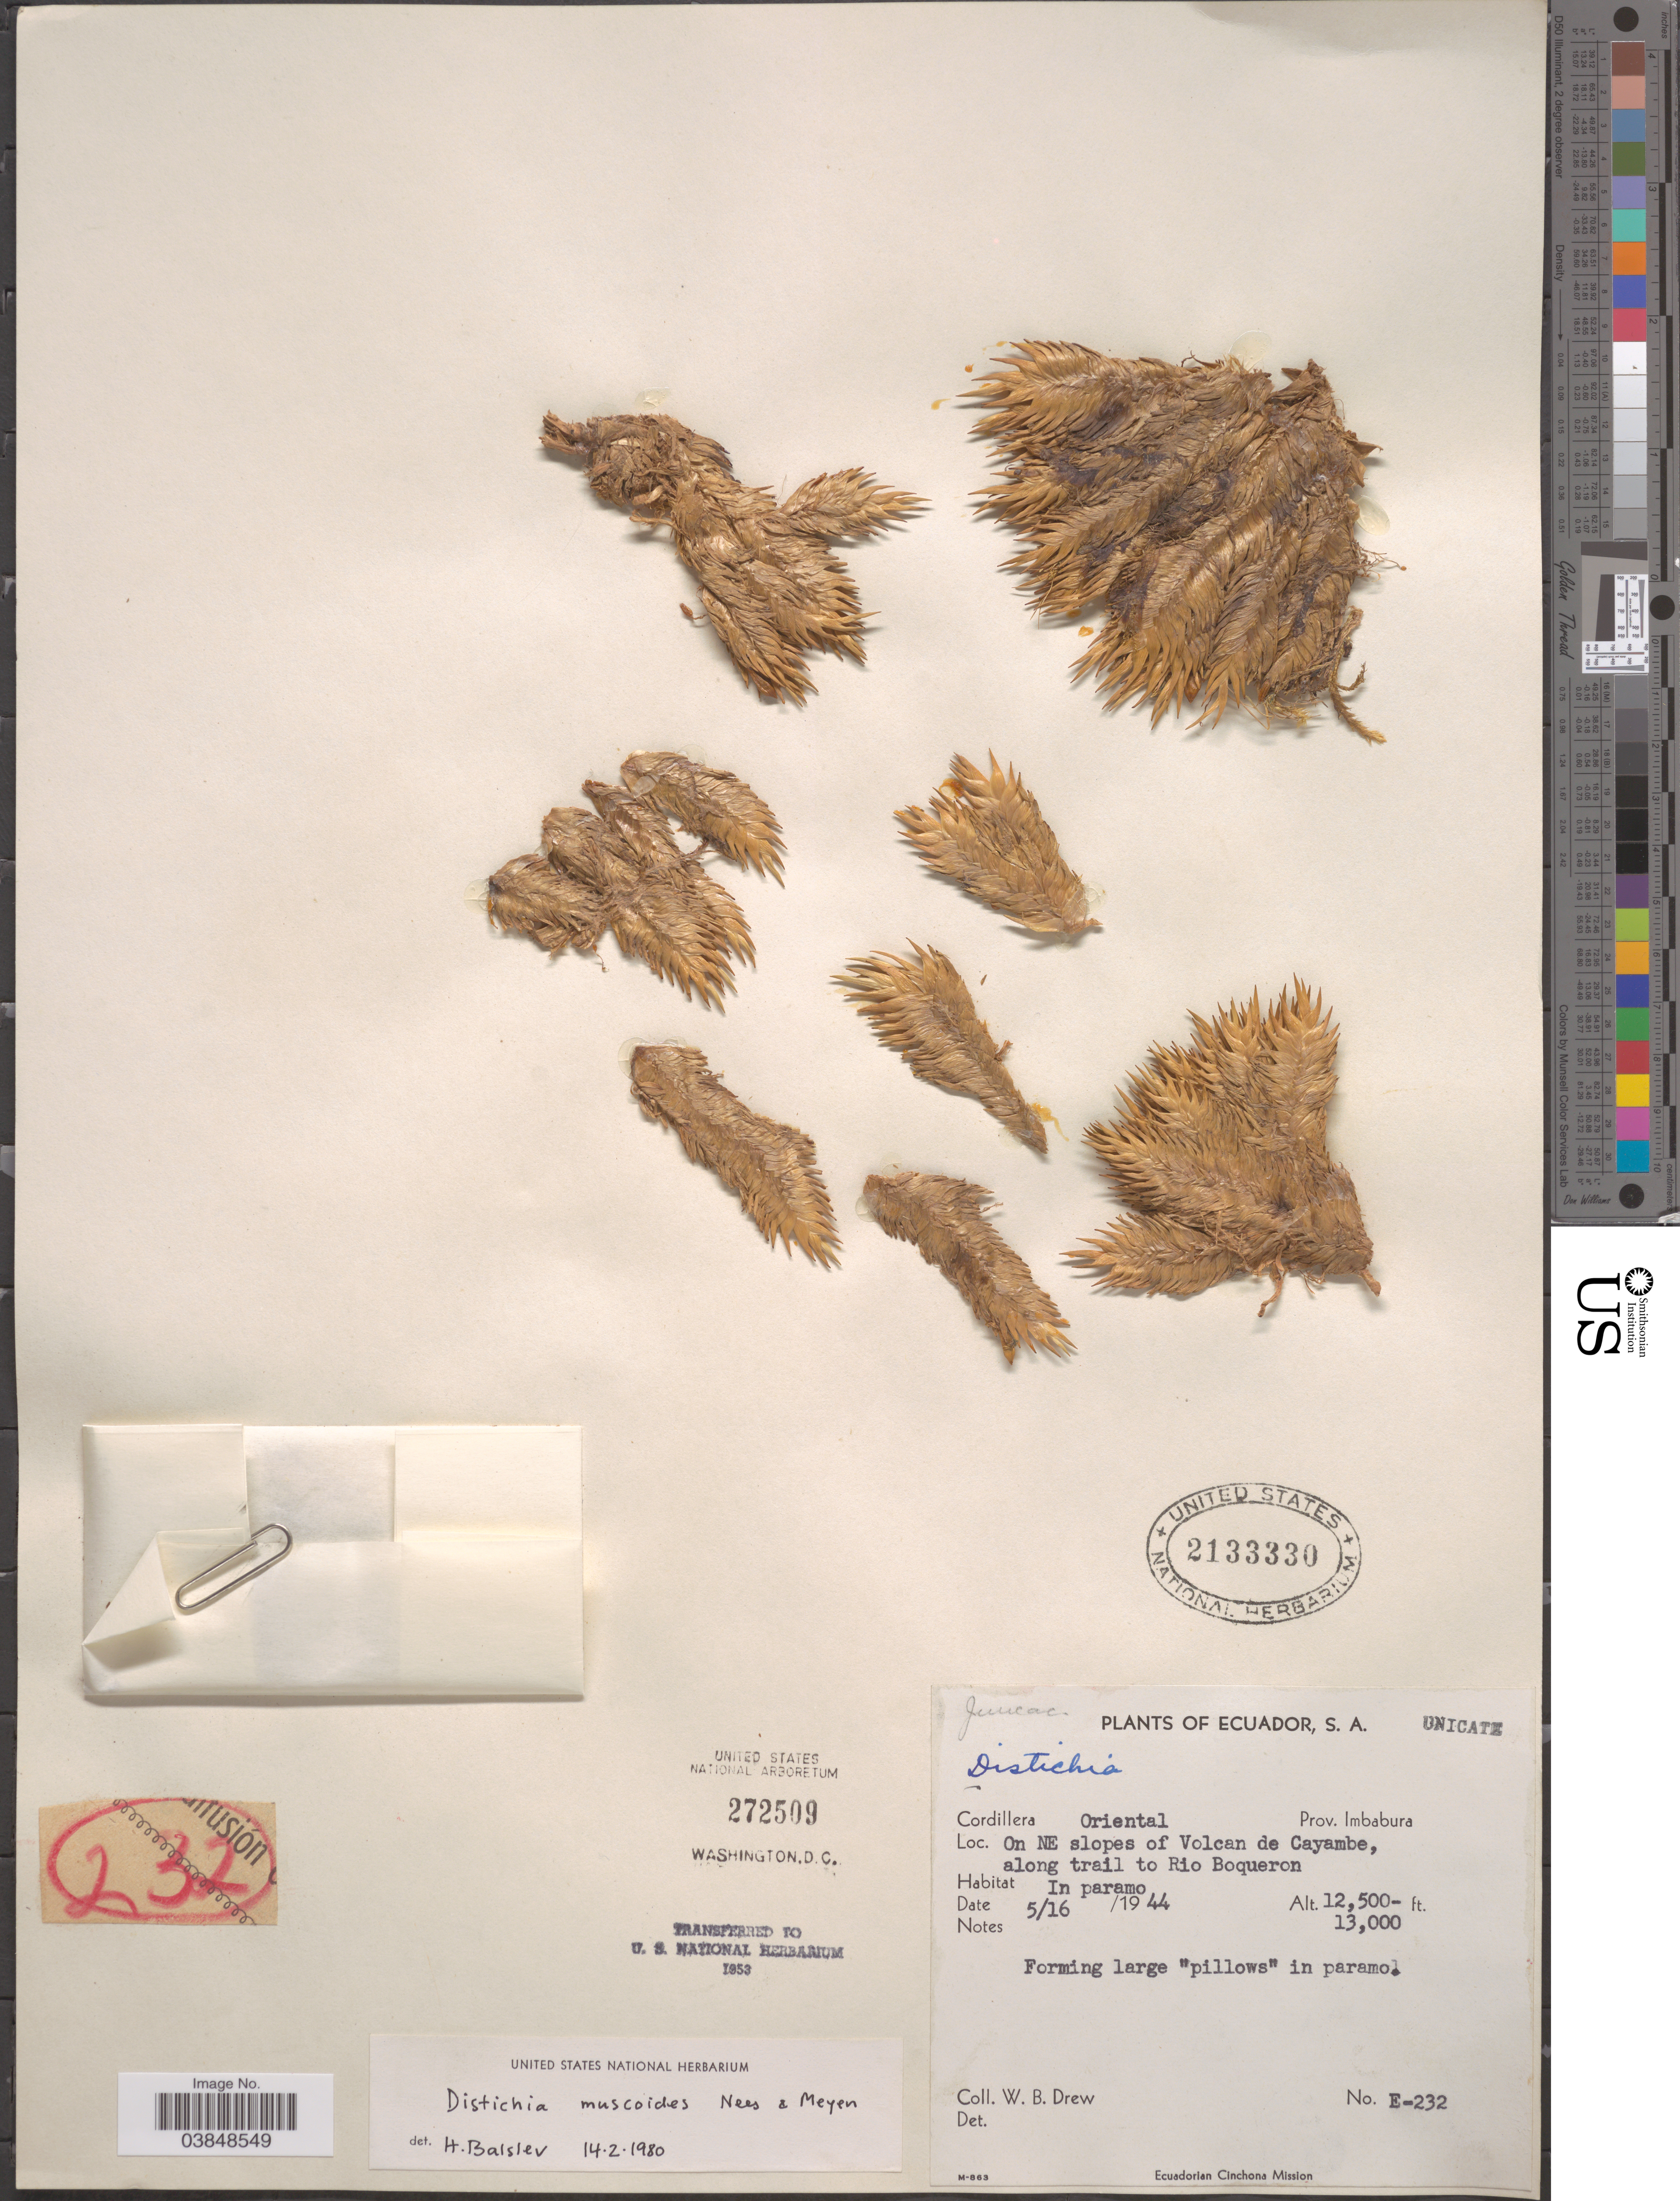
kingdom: Plantae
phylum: Tracheophyta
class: Liliopsida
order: Poales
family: Juncaceae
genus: Distichia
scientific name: Distichia muscoides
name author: Nees & Meyen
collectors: W. B. Drew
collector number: E-232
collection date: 1944-05-16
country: Ecuador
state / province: Imbabura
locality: Cordillera Oriental. On NE slopes of Volcan de Cayambe, along trail to Rio Boqueron. In paramo.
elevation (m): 3810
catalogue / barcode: US 2133330